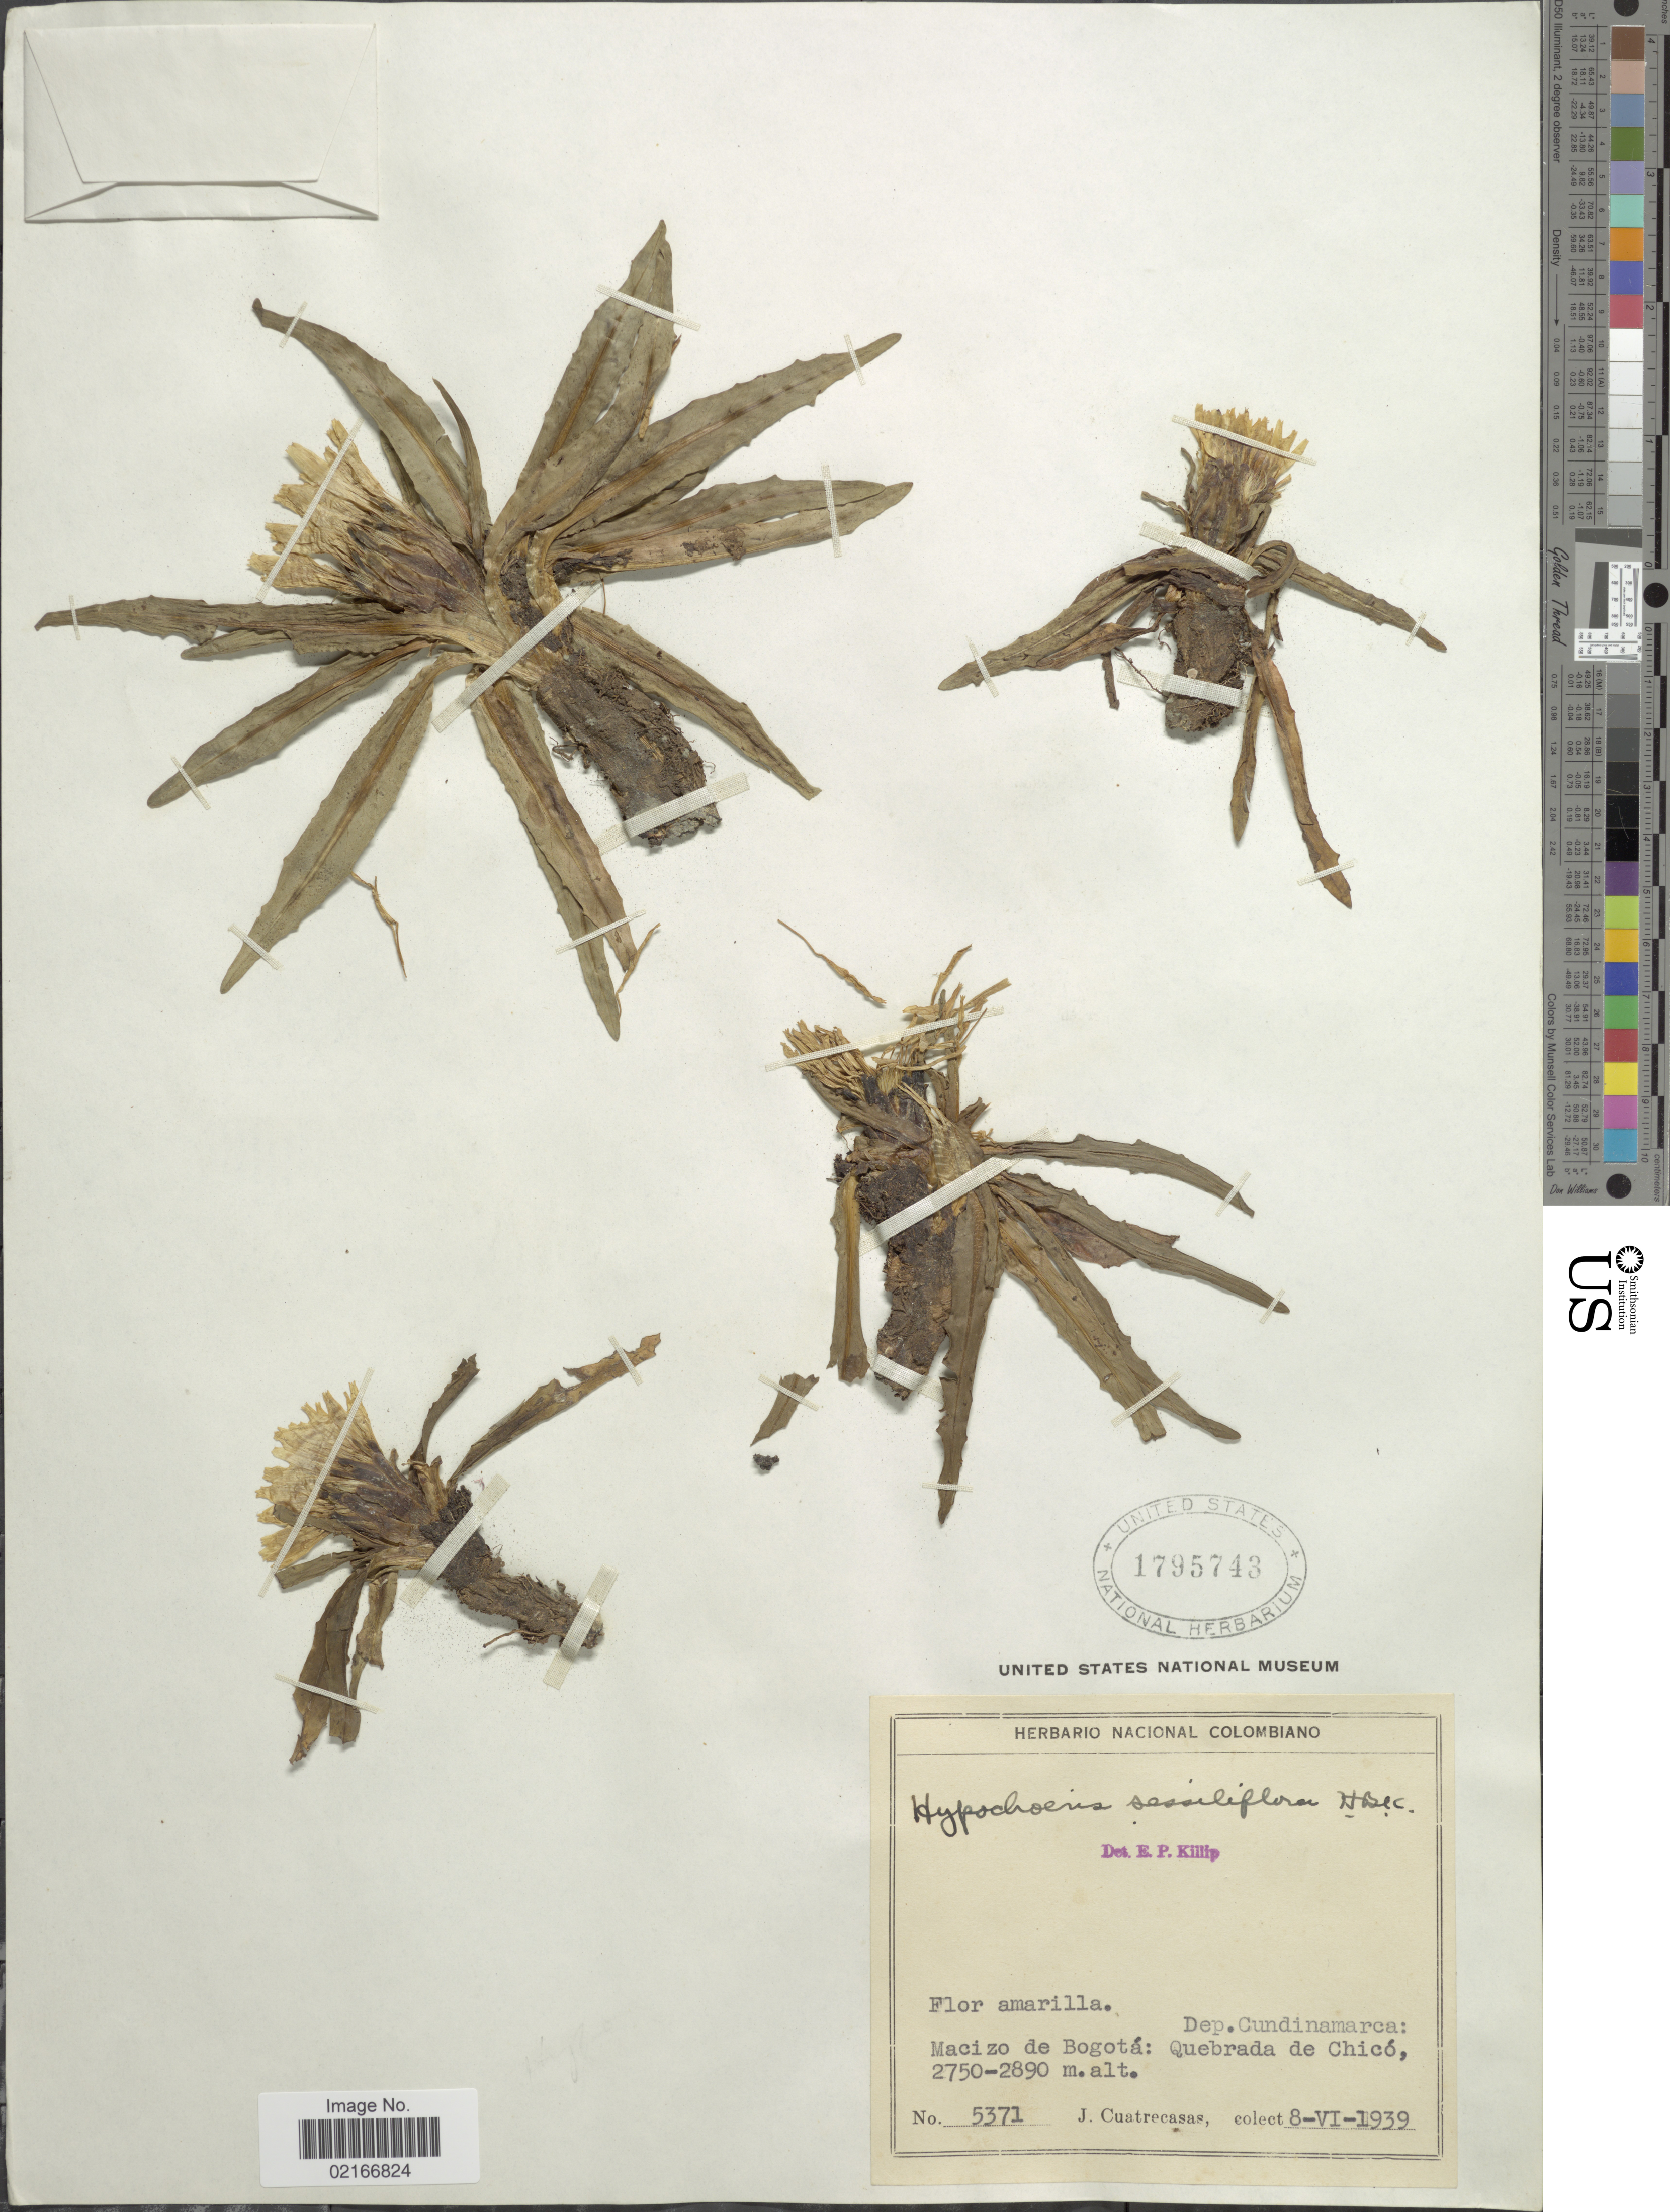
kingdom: Plantae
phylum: Tracheophyta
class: Magnoliopsida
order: Asterales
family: Asteraceae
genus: Hypochaeris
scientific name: Hypochaeris sessiflora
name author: Kunth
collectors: J. Cuatrecasas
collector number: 5371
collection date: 1939-06-08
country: Colombia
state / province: Cundinamarca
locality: Macizo de Bogotá: Quebrada de Chicó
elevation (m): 2750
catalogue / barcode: US 1795743